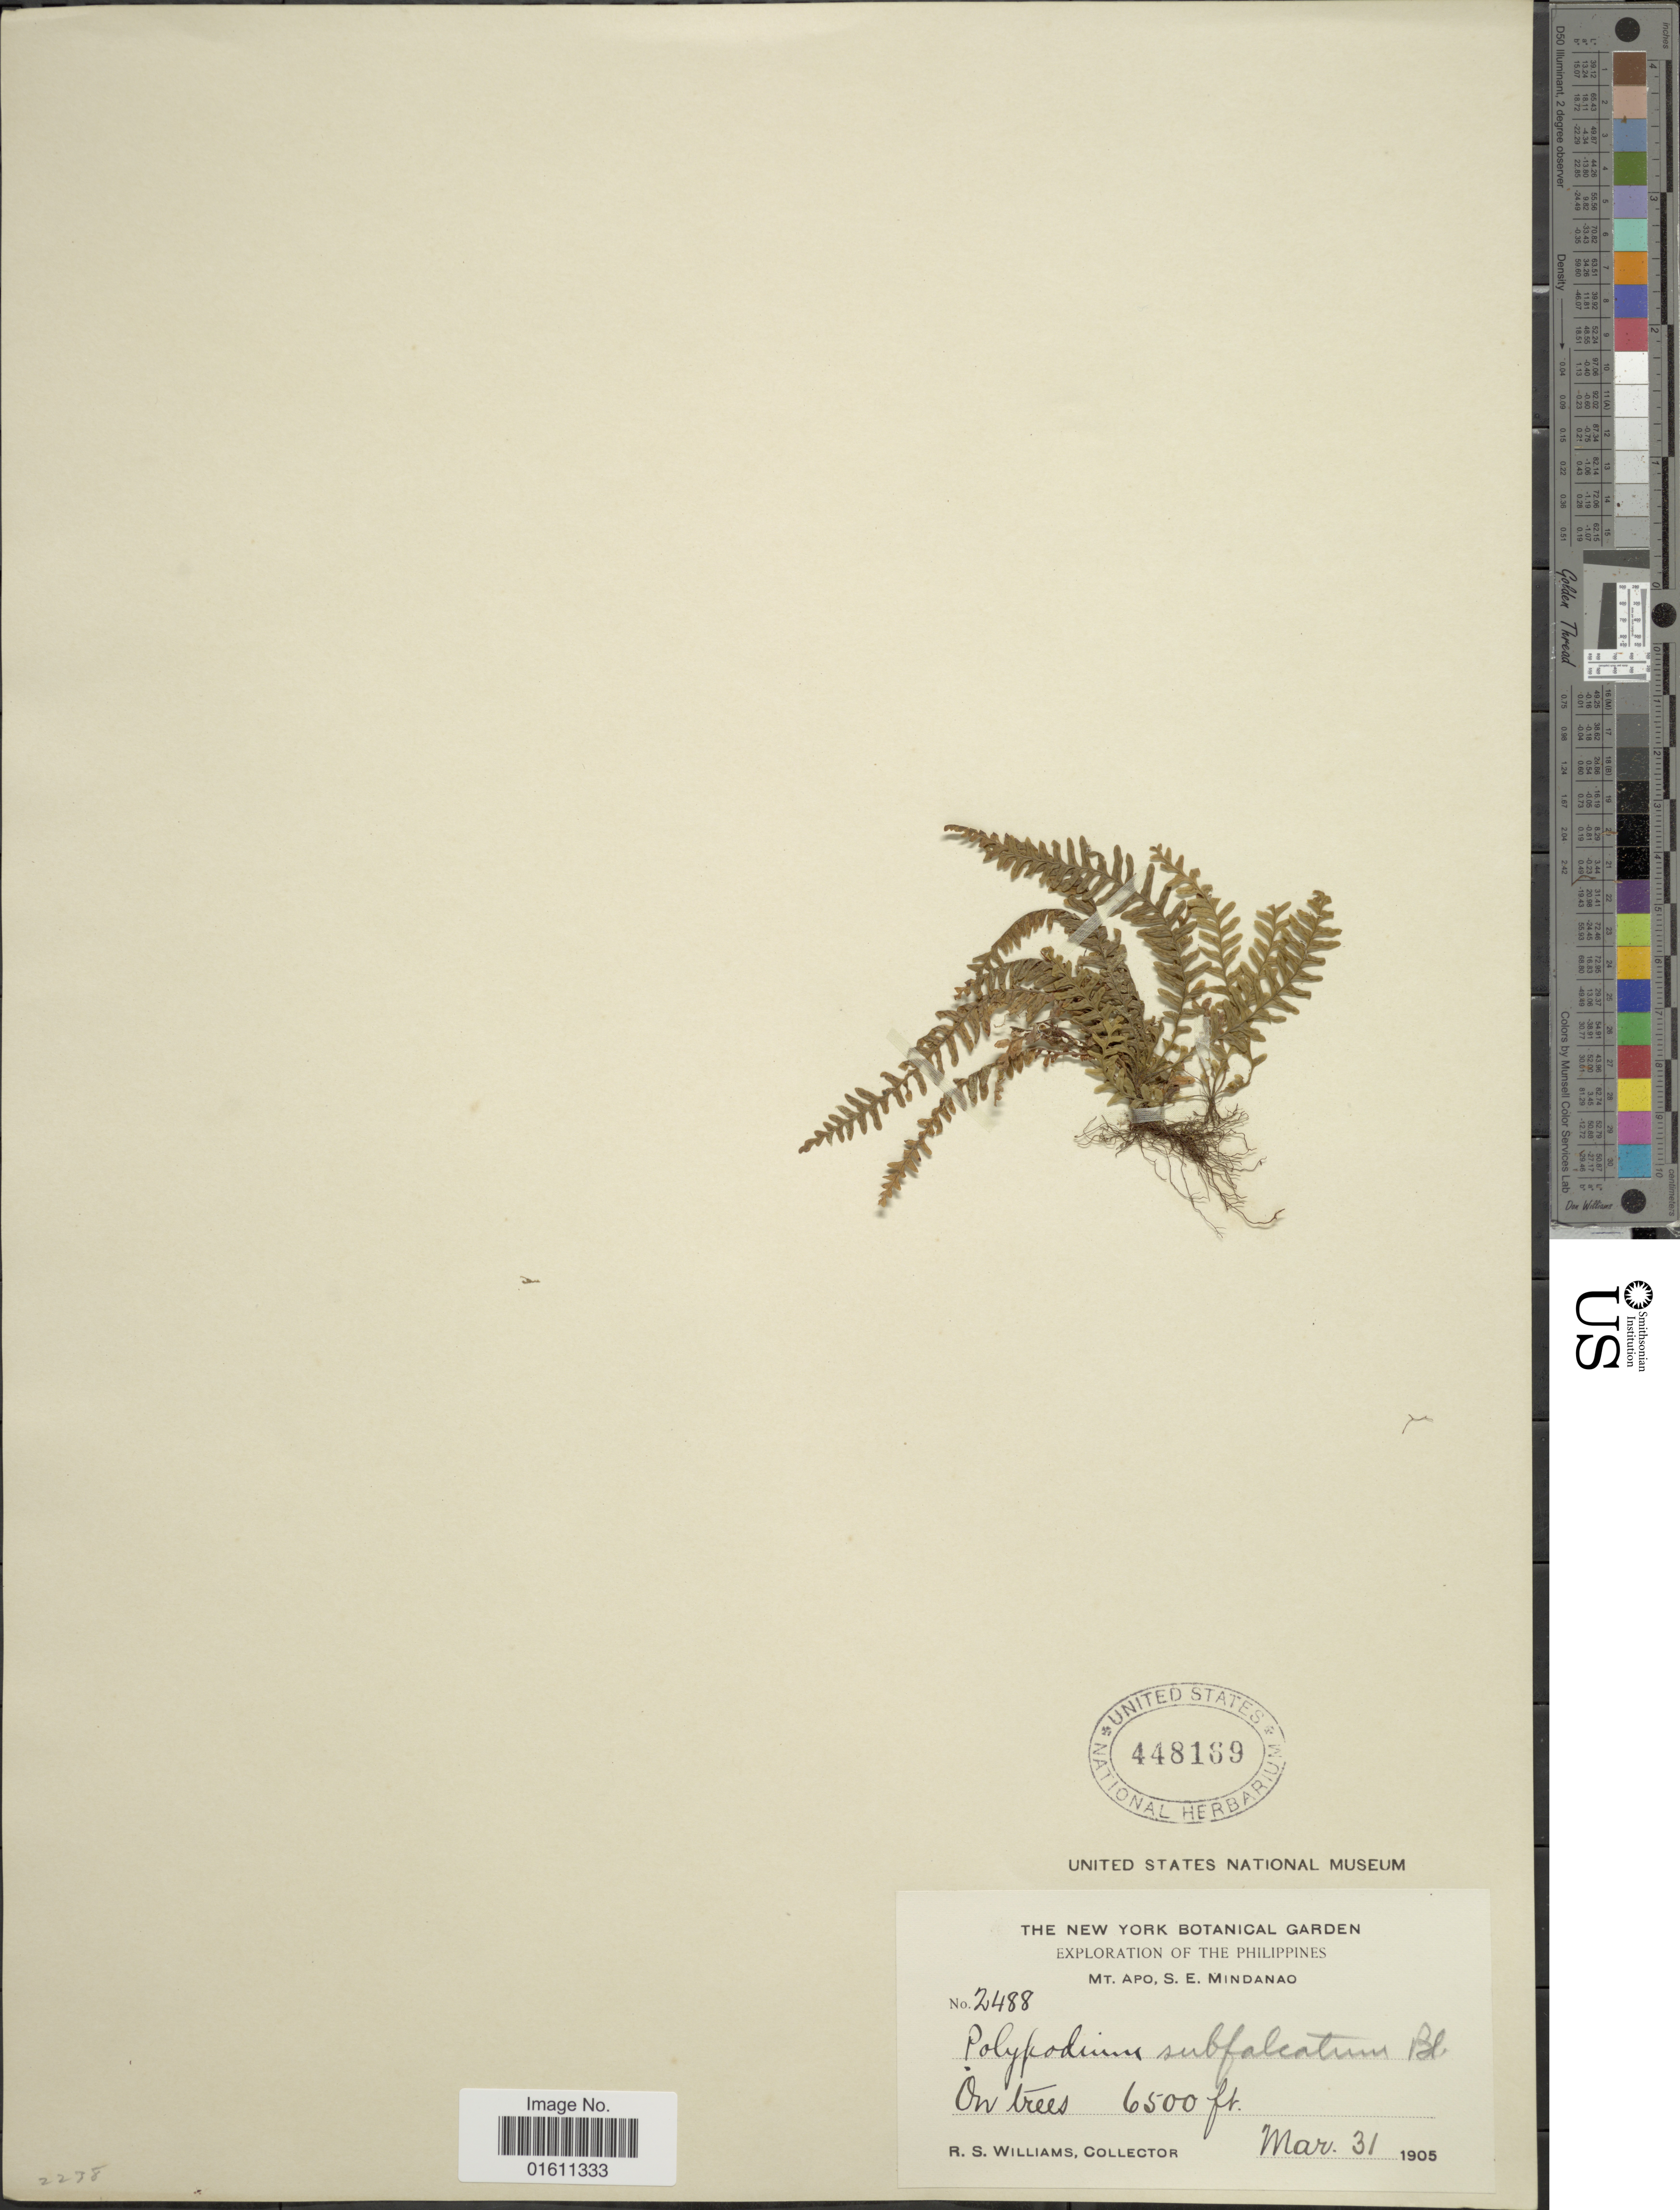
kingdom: Plantae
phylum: Tracheophyta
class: Polypodiopsida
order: Polypodiales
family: Polypodiaceae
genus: Tomophyllum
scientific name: Tomophyllum macrum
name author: (Copel.) Parris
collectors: R. S. Williams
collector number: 2488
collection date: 1905-03-31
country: Philippines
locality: The Philippines, Mt. Apo, S.E. Mindanao.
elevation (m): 1981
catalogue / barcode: US 448169